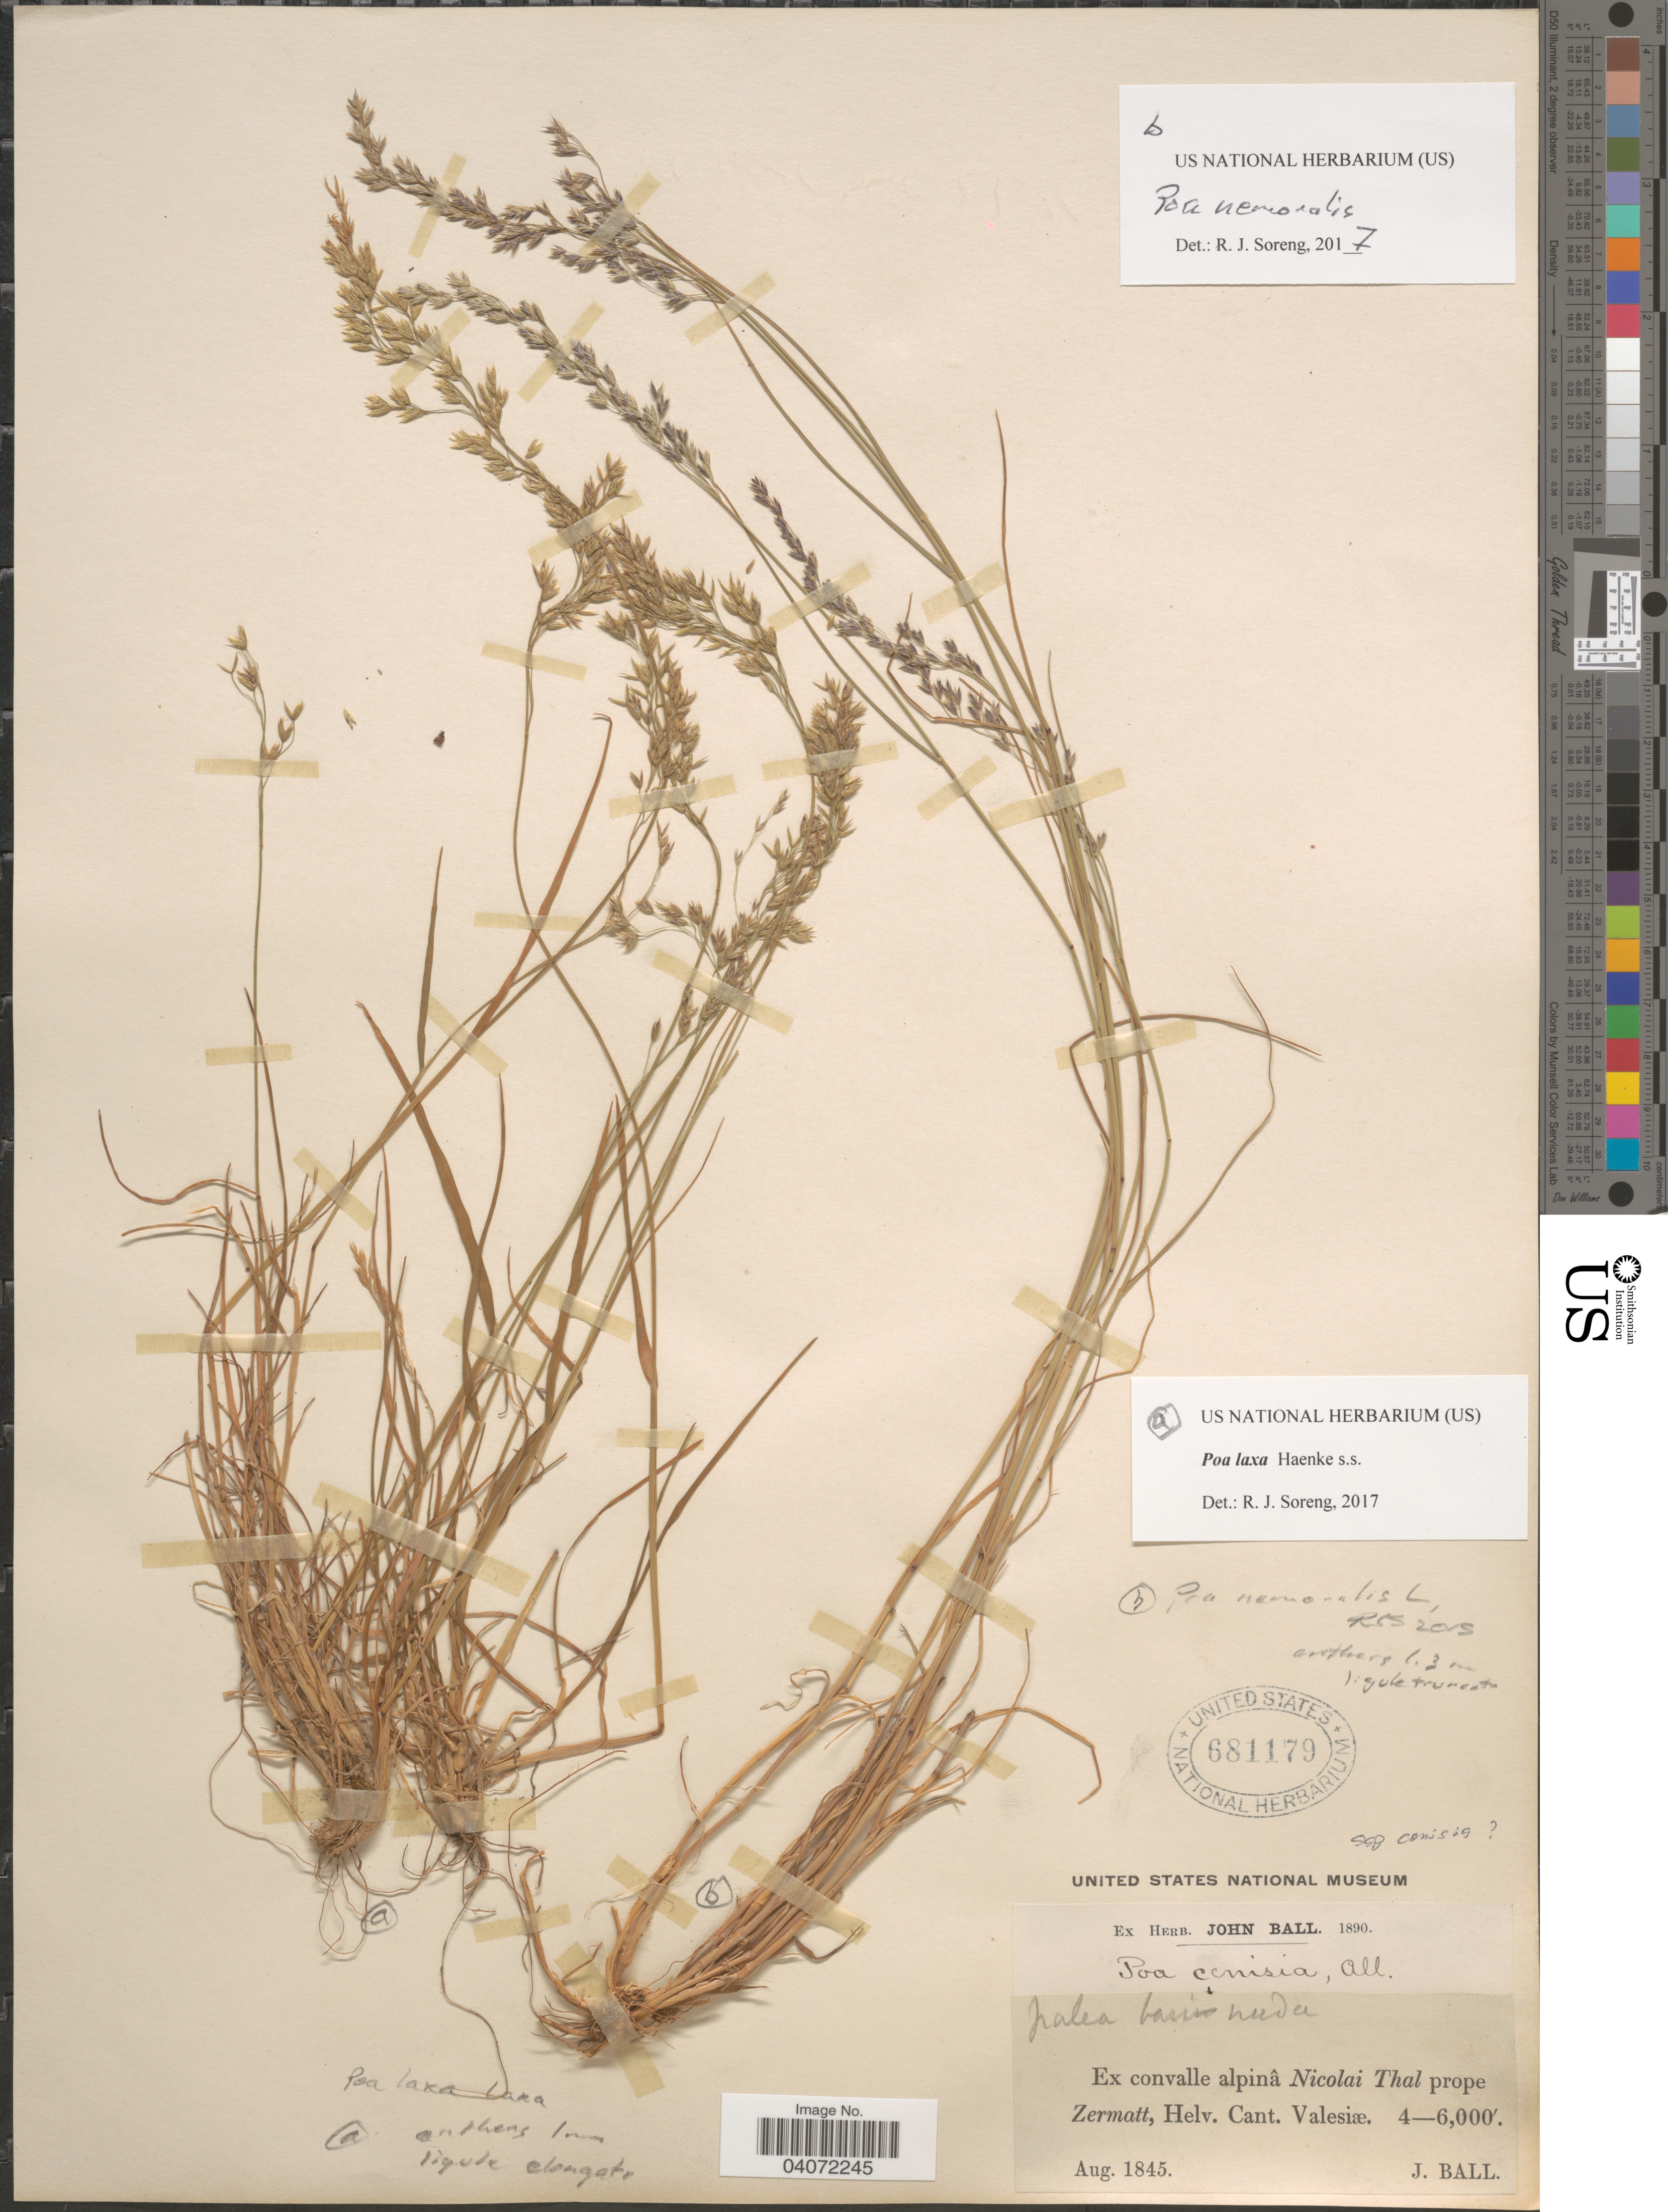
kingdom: Plantae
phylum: Tracheophyta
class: Liliopsida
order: Poales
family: Poaceae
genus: Poa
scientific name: Poa laxa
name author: Haenke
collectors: J. Ball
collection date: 1845-08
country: Switzerland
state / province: Valais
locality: Ex convalle alpinâ Nicolai Thal prope Zermatt, Helv. Cant. Valesiæ.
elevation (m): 1219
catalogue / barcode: US 681179